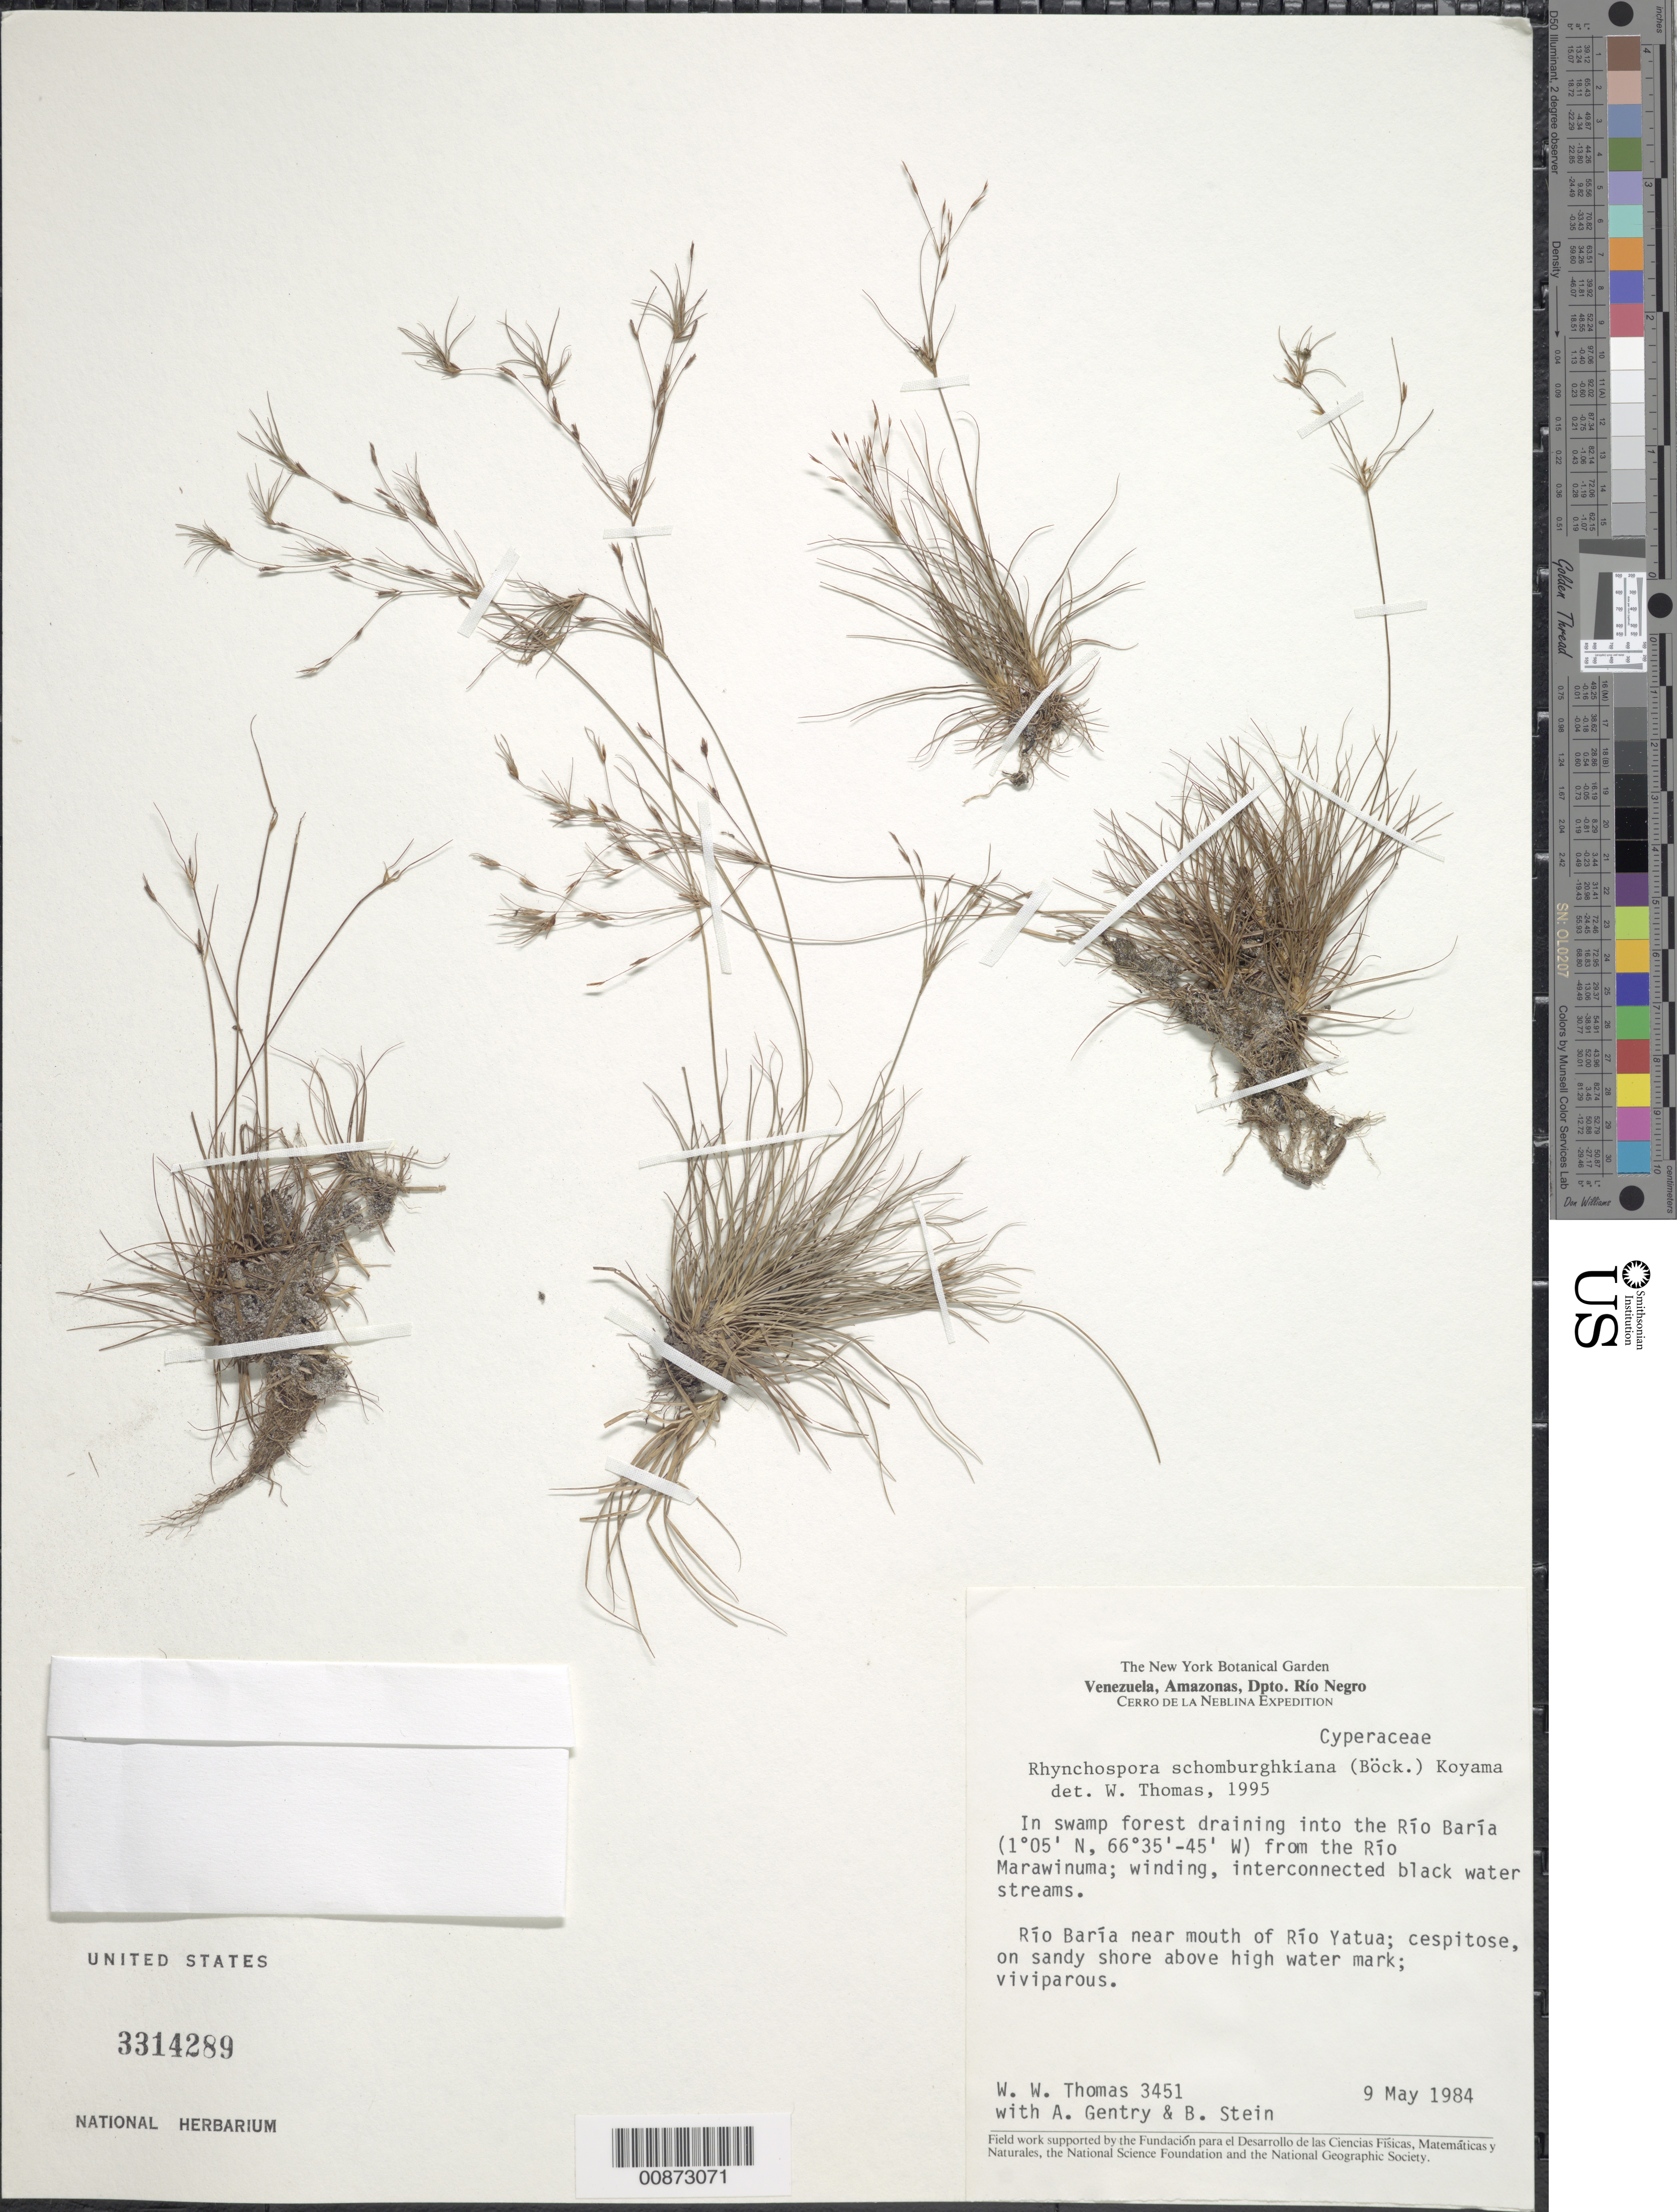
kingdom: Plantae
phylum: Tracheophyta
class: Liliopsida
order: Poales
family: Cyperaceae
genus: Rhynchospora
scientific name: Rhynchospora schomburgkiana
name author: (Boeckeler) T. Koyama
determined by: Thomas, W. W., (NY), New York Botanical Garden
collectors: W. W. Thomas, A. H. Gentry & B. A. Stein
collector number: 3451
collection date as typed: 9-May-84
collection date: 1984-05-09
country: Venezuela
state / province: Amazonas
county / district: Río Negro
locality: Cerro de La Neblina, swamp forest draining Rio Baria from the Rio Marawinuma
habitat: Swamp forest; on sandy shore above high-water mark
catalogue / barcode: US 3314289